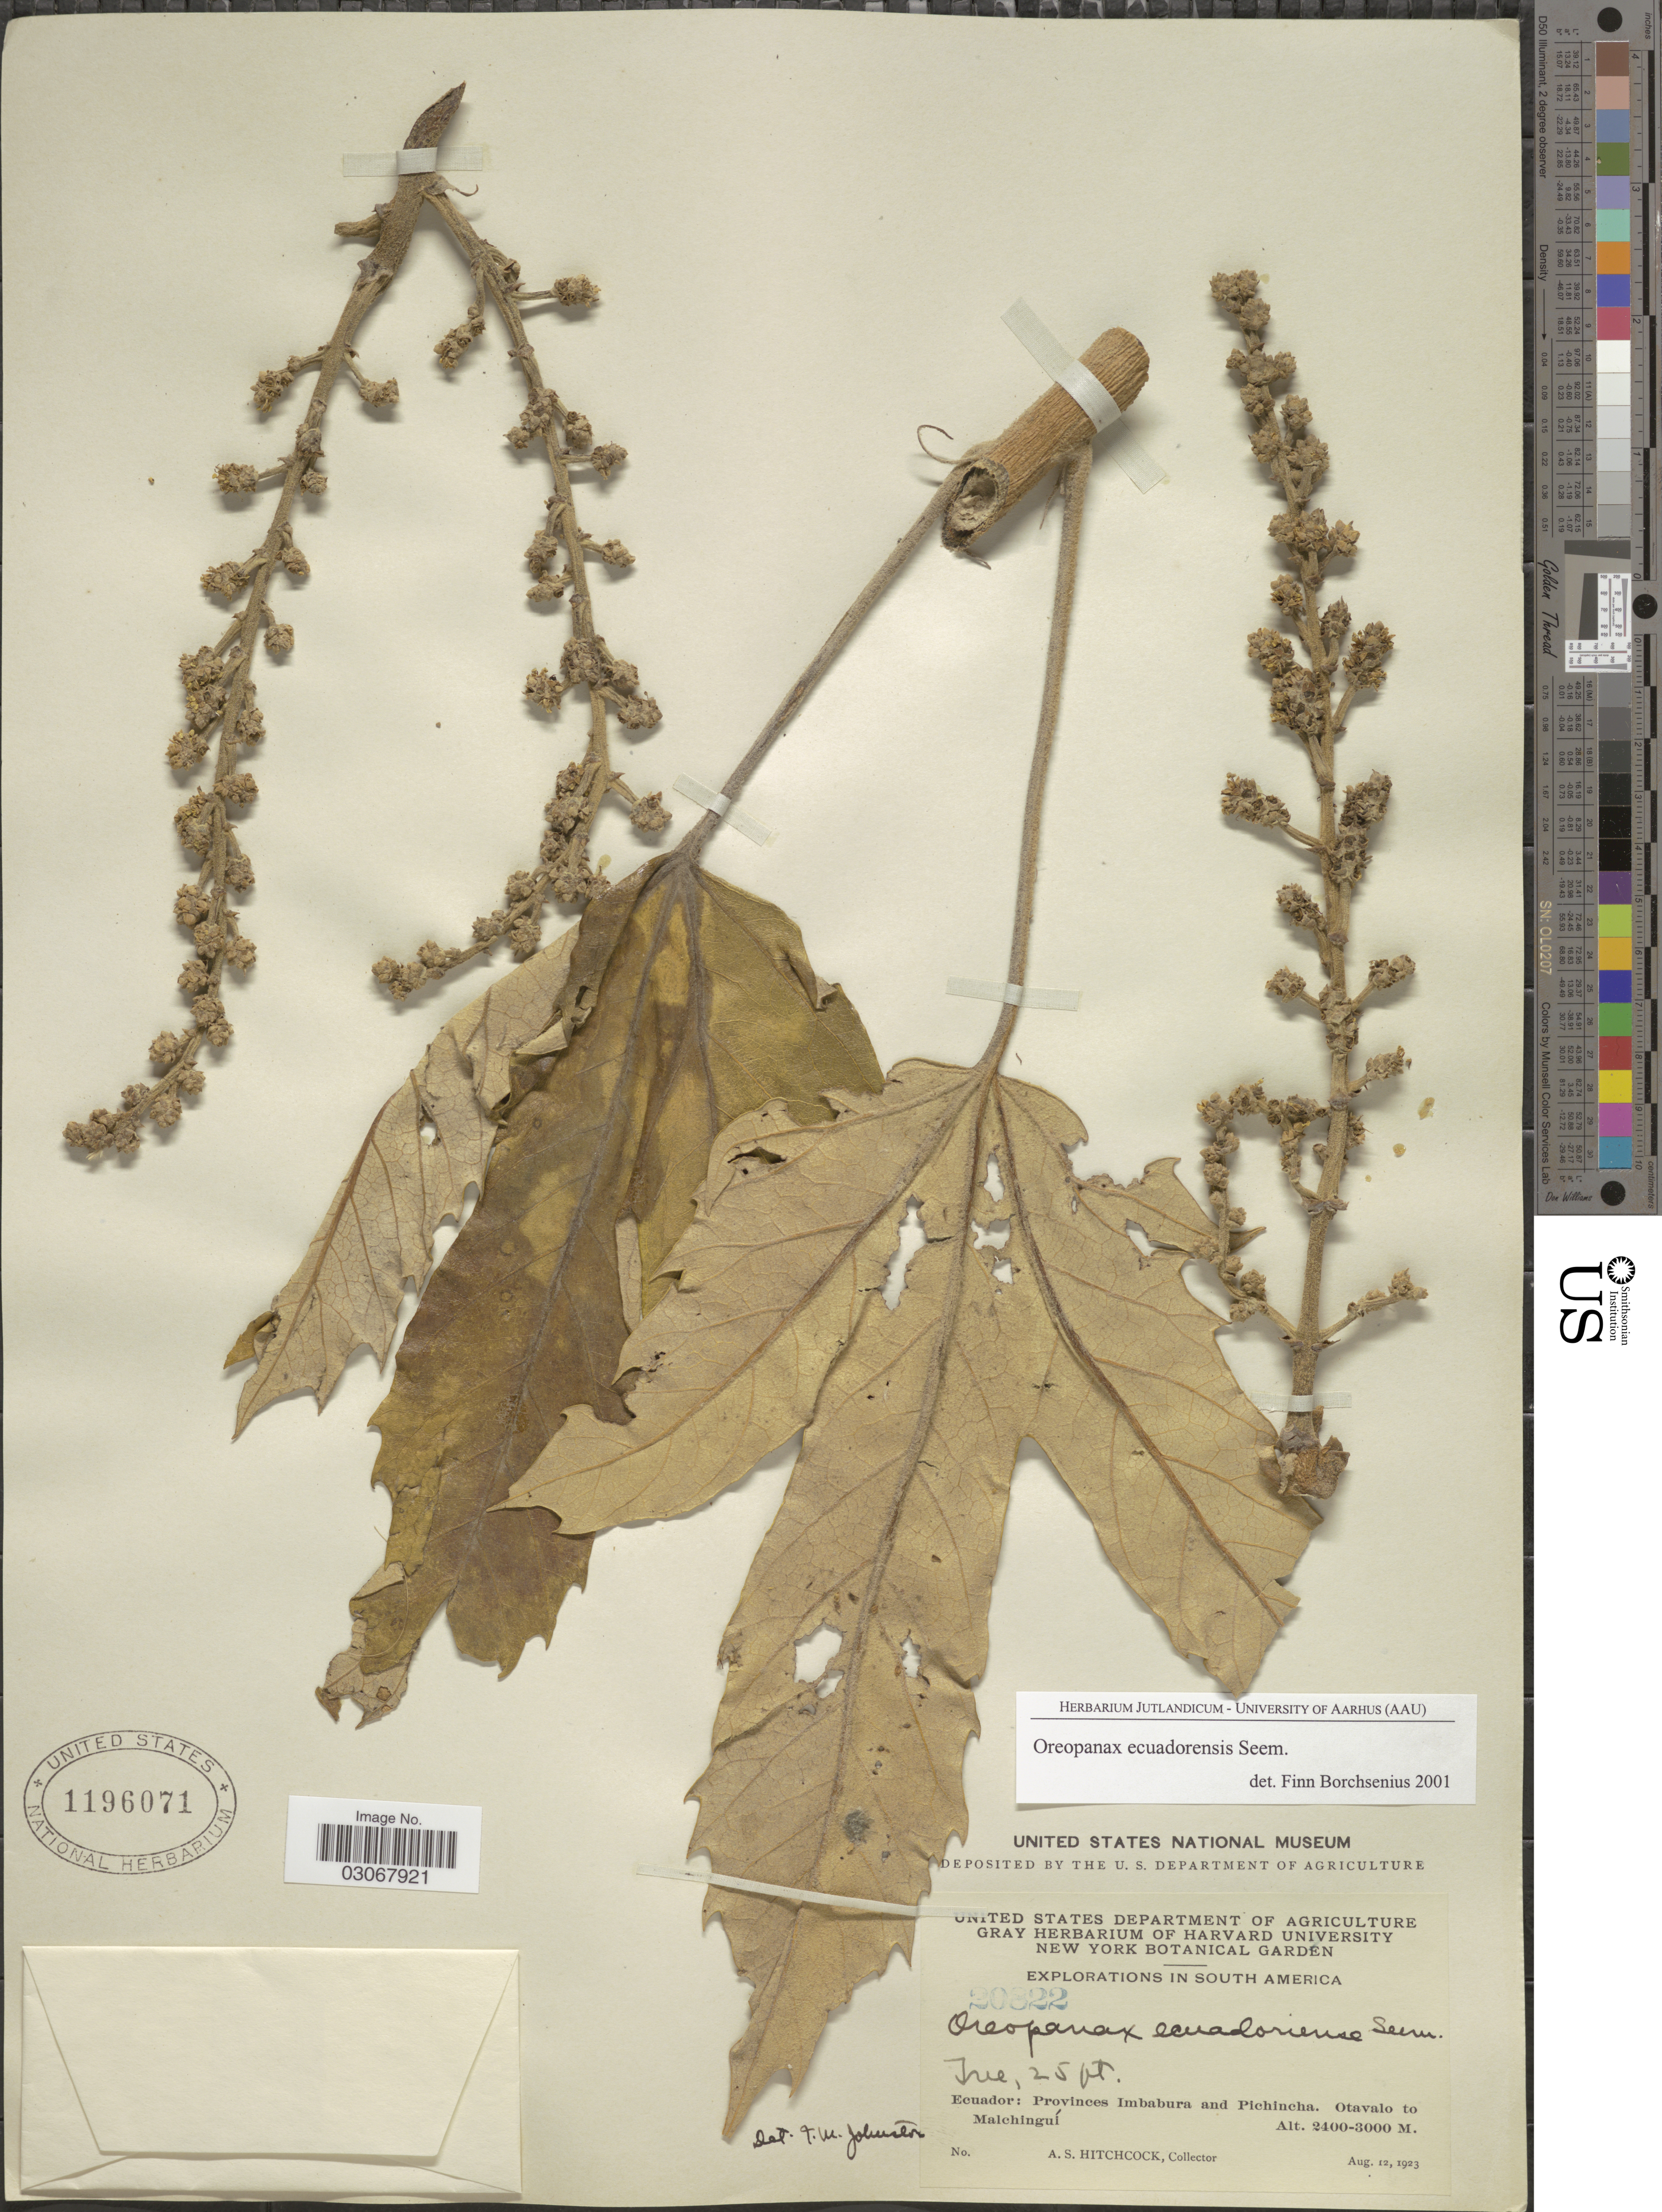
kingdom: Plantae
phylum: Tracheophyta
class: Magnoliopsida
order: Apiales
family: Araliaceae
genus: Oreopanax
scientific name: Oreopanax ecuadoriensis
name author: Seem.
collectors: A. S. Hitchcock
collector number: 20822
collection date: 1923-08-12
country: Ecuador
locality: Provinces Imbabura and Pichincha. Otavalo to Malchinguí.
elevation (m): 2400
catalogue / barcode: US 1196071